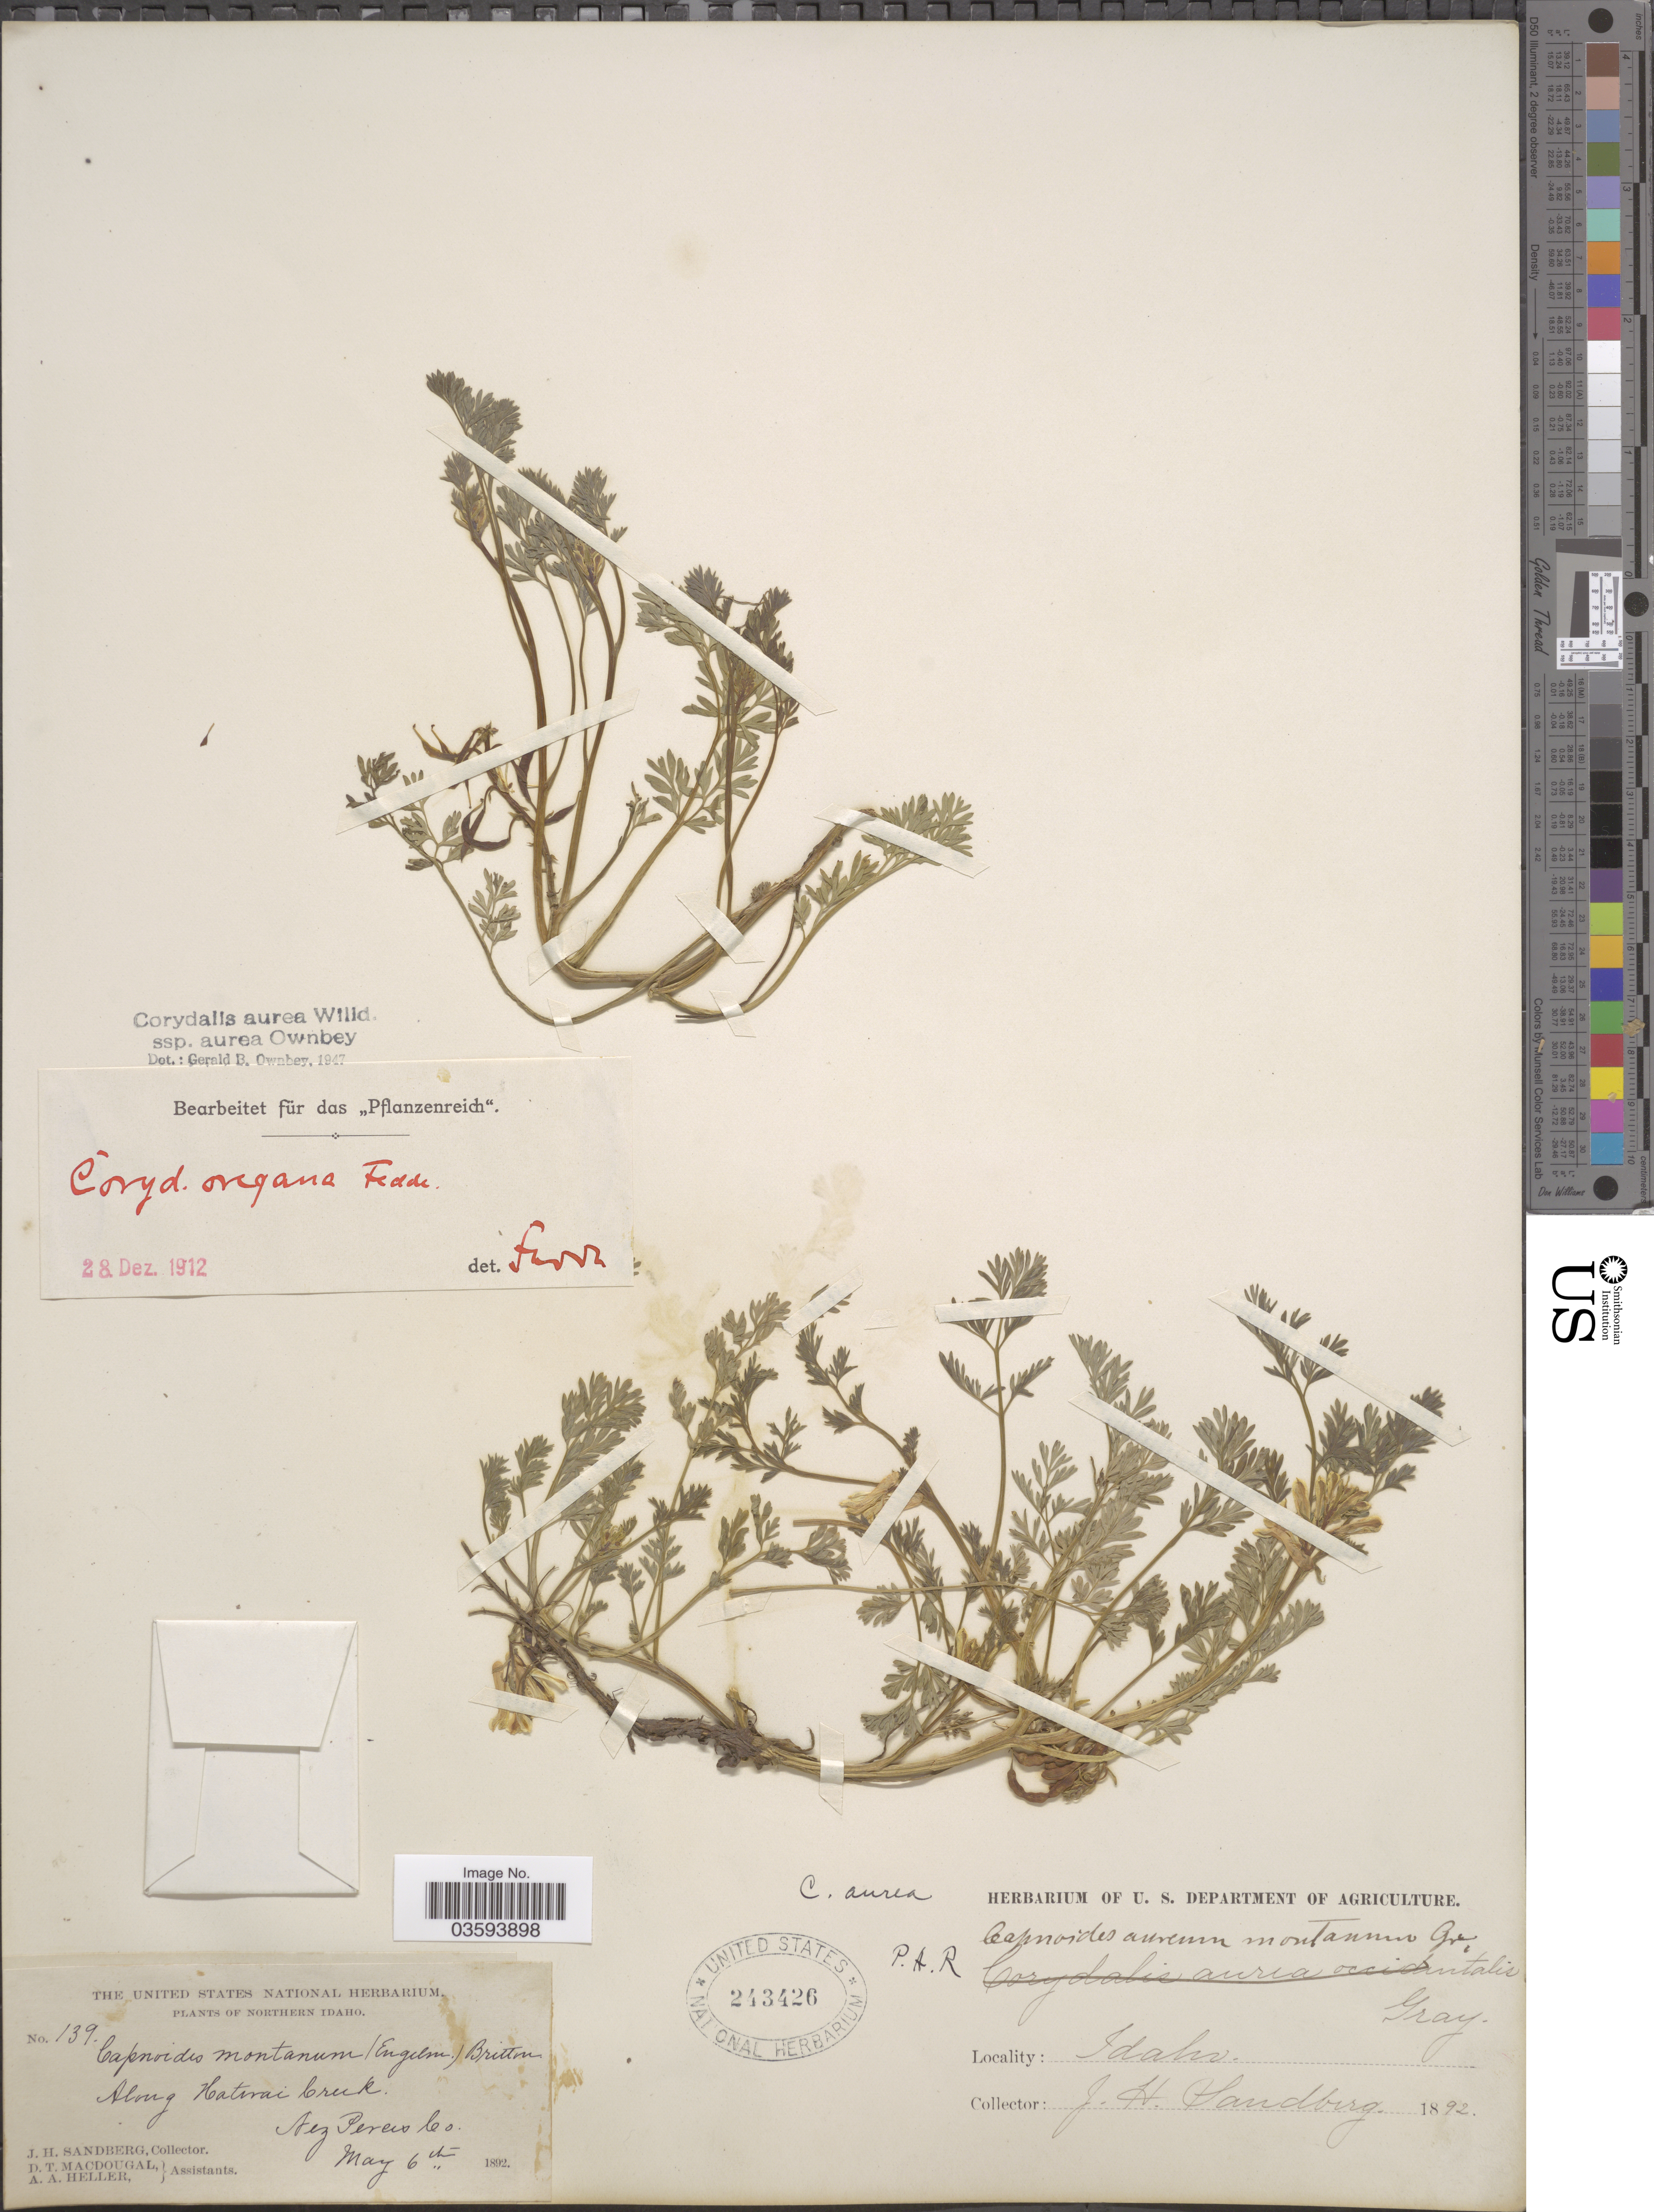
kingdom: Plantae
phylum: Tracheophyta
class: Magnoliopsida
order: Ranunculales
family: Papaveraceae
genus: Corydalis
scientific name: Corydalis aurea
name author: Willd.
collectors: J. H. Sandberg, D. T. MacDougal & A. A. Heller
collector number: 139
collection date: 1892-05-06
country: United States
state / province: Idaho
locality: Northern Idaho. Along Hatwai Creek. Nez Perces Co.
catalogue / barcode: US 243426